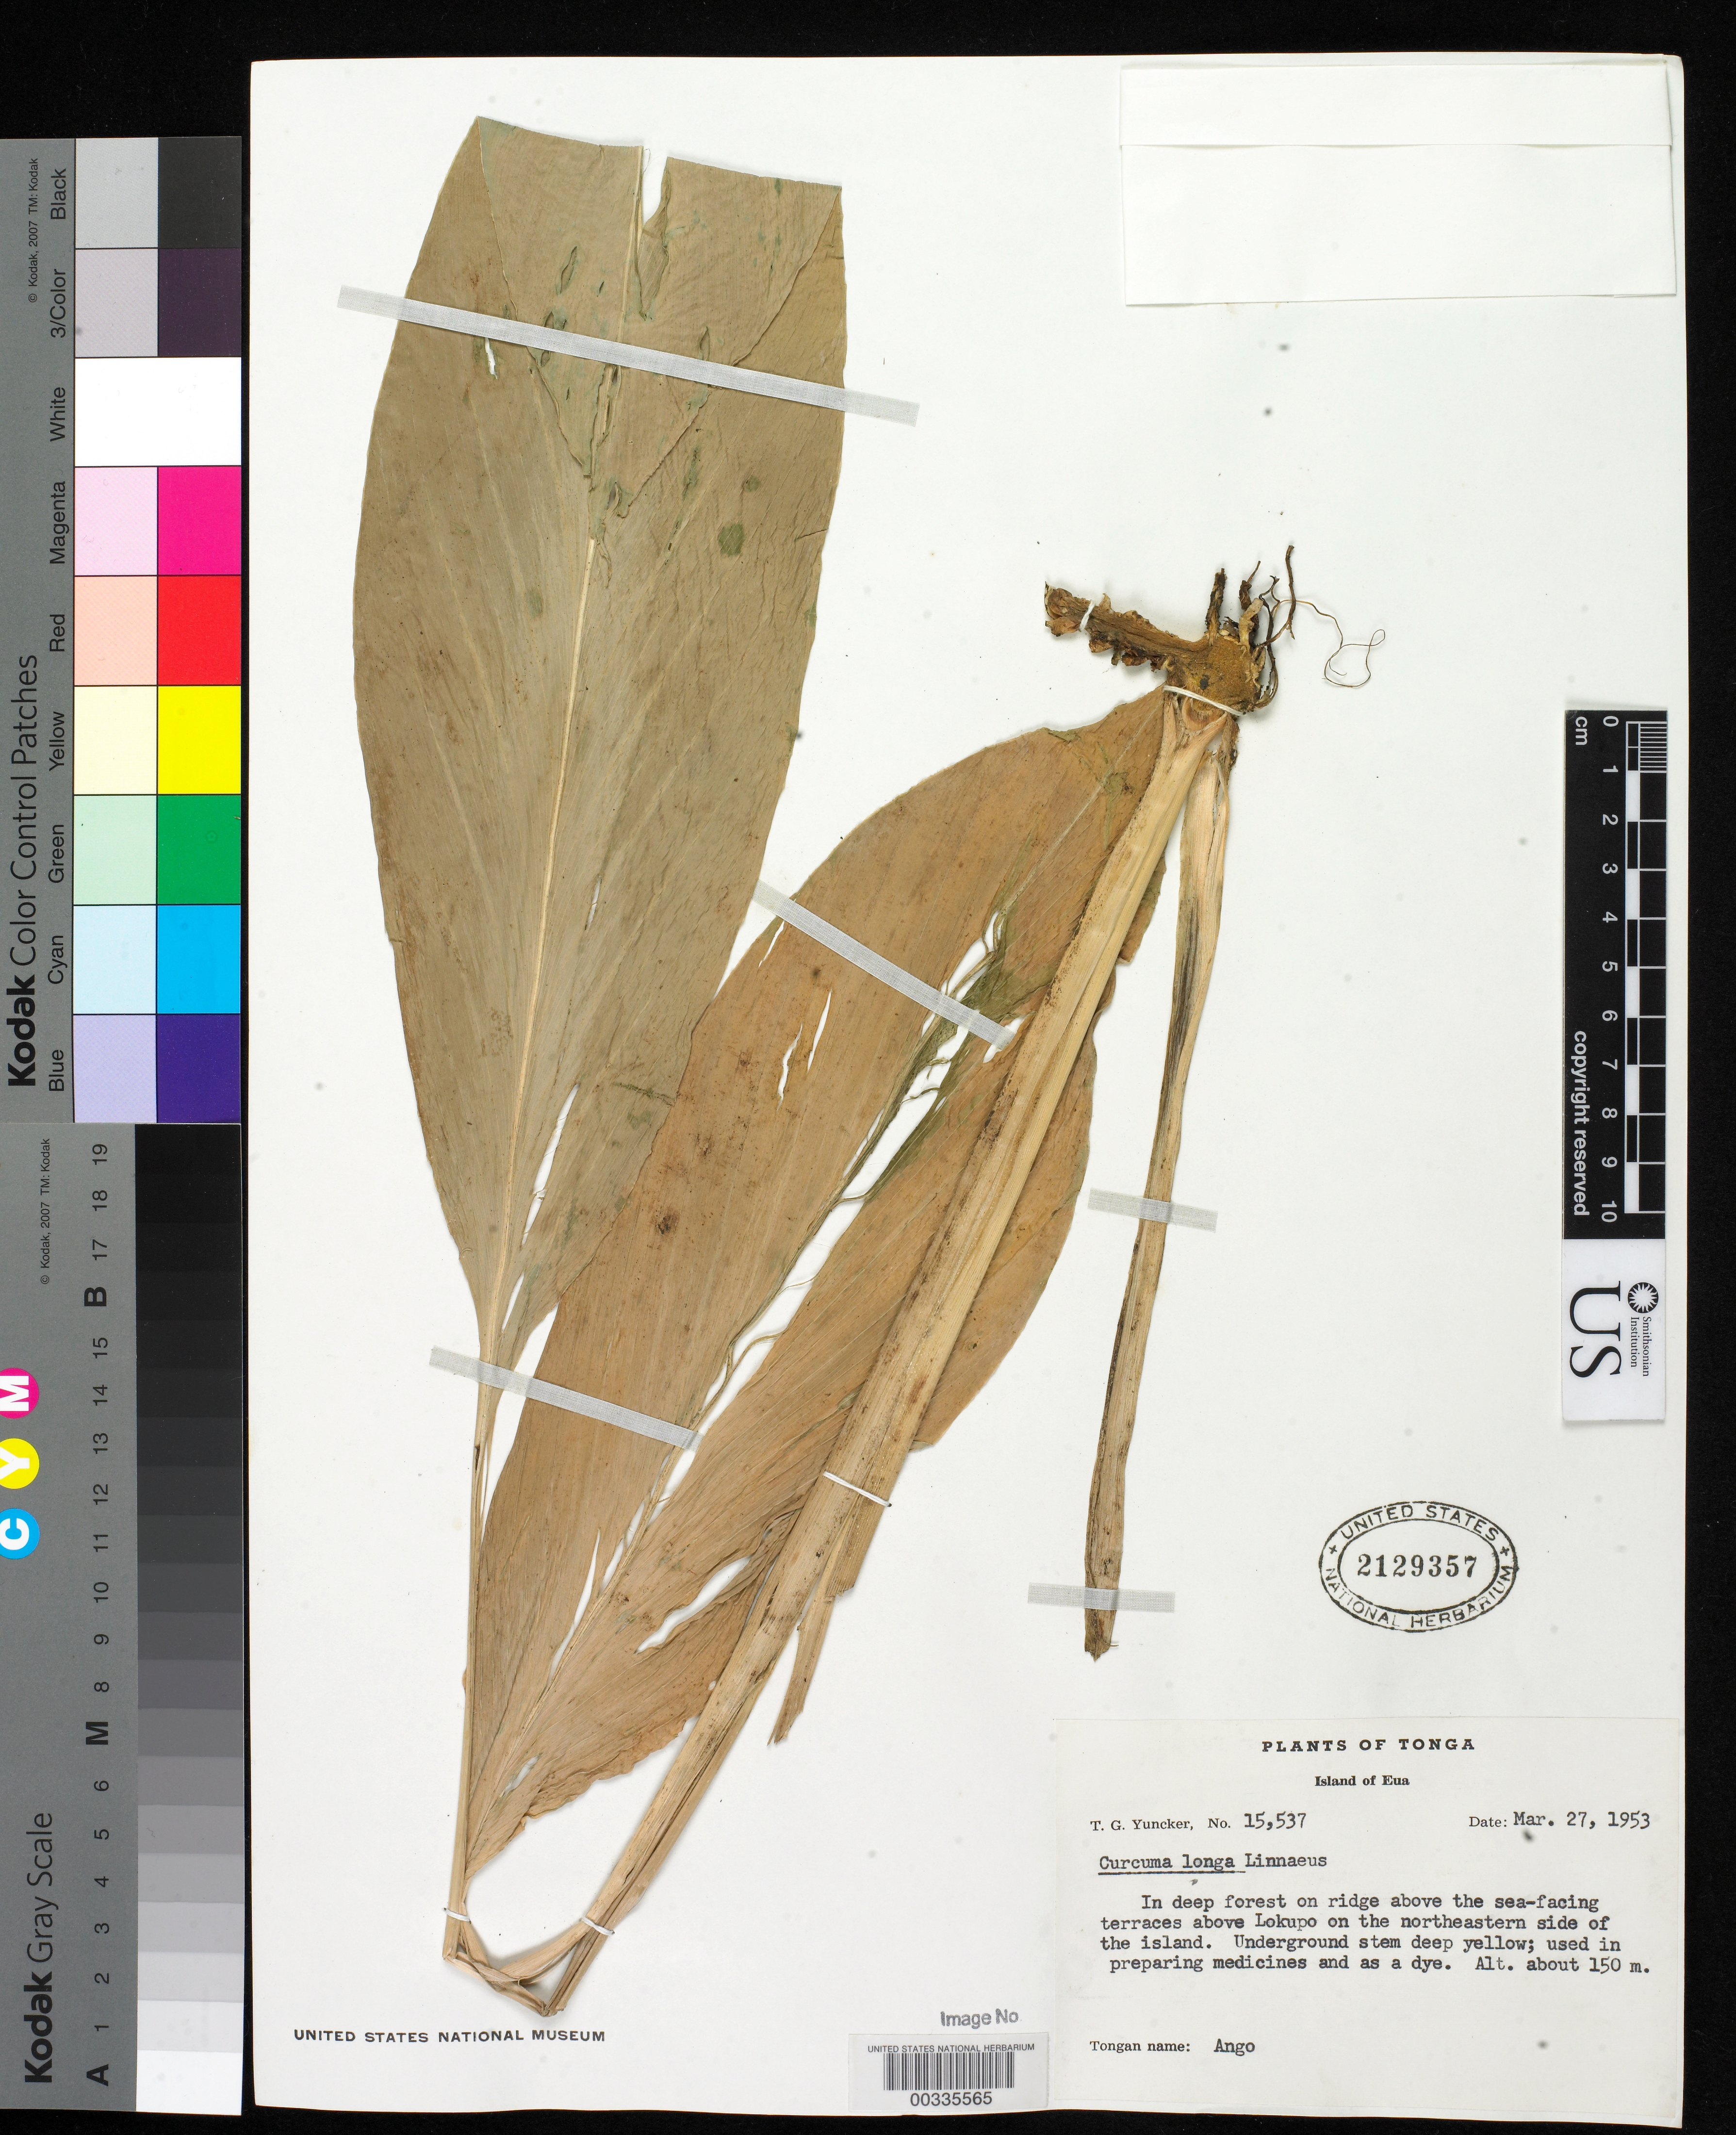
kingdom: Plantae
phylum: Tracheophyta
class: Liliopsida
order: Zingiberales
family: Zingiberaceae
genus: Curcuma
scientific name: Curcuma longa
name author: L.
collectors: T. G. Yuncker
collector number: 15537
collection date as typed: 27 Mar 1953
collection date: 1953-03-27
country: Tonga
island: Eua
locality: Above sea-facing terraces above Lokupo on northeastern side of island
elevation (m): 150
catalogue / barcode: US 2129357